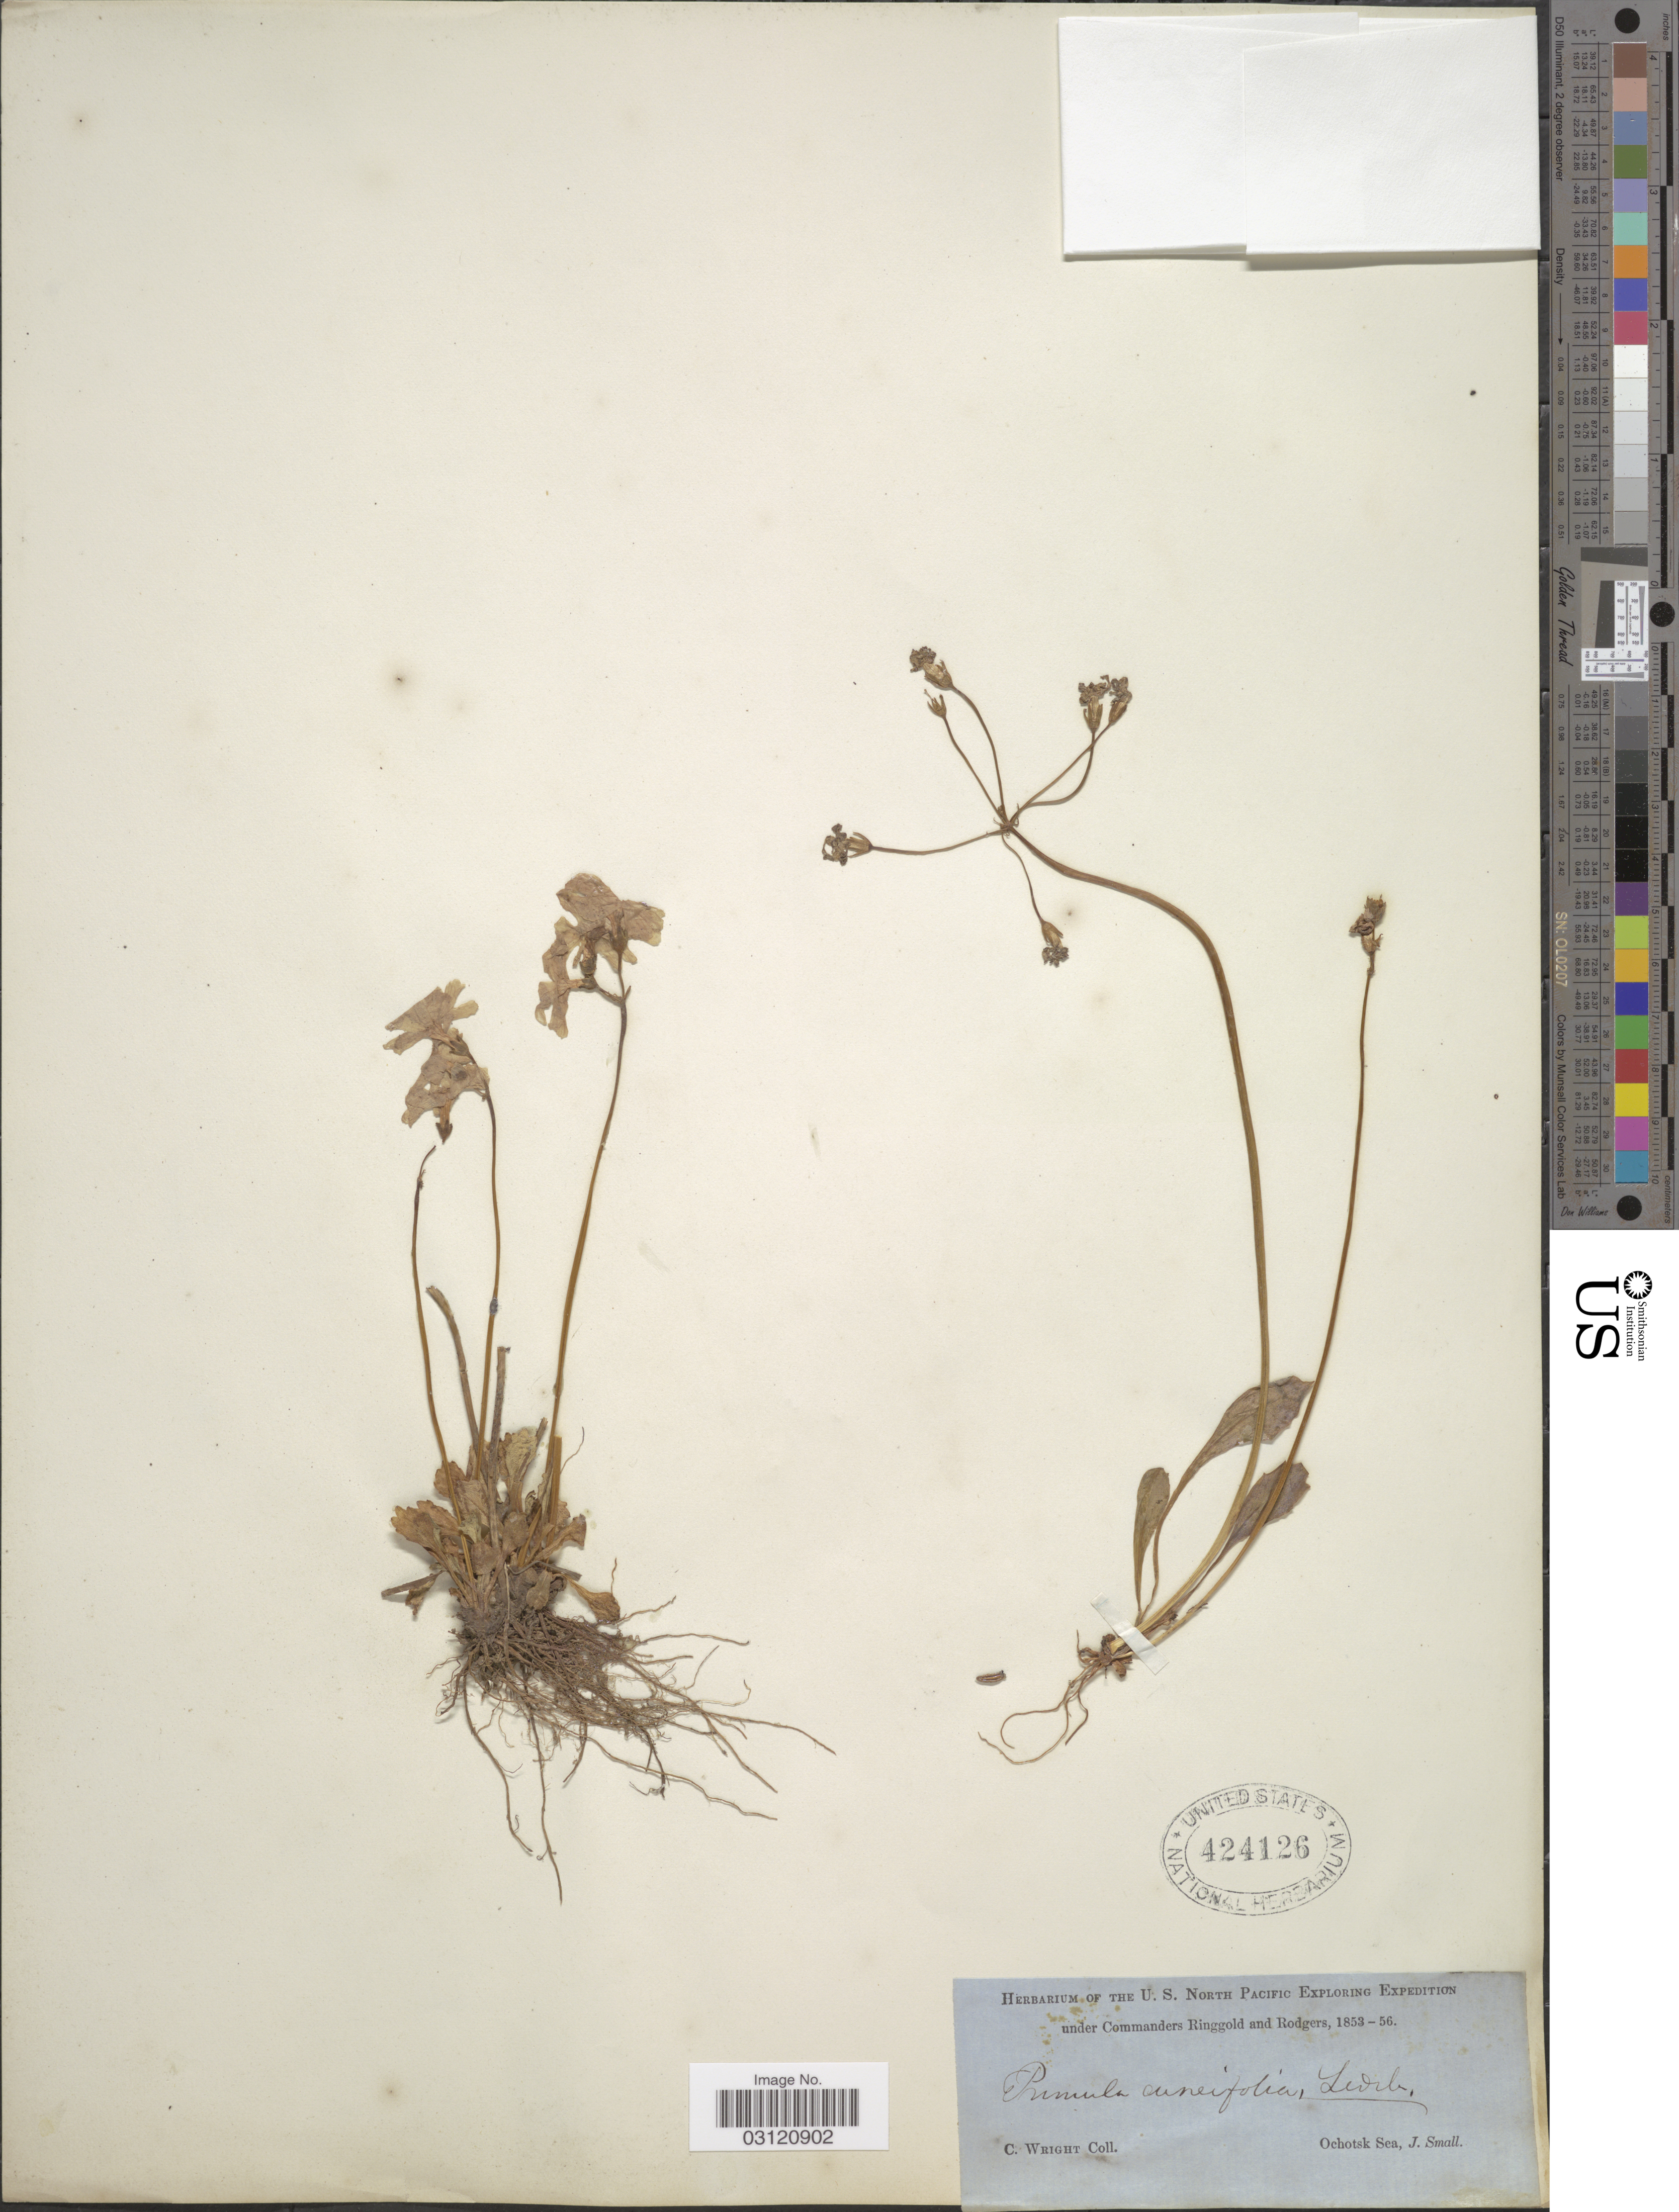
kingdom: Plantae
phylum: Tracheophyta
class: Magnoliopsida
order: Ericales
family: Primulaceae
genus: Primula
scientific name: Primula cuneifolia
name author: Ledeb.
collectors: C. Wright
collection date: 1853/1856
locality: Ochotsk Sea.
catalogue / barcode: US 424126